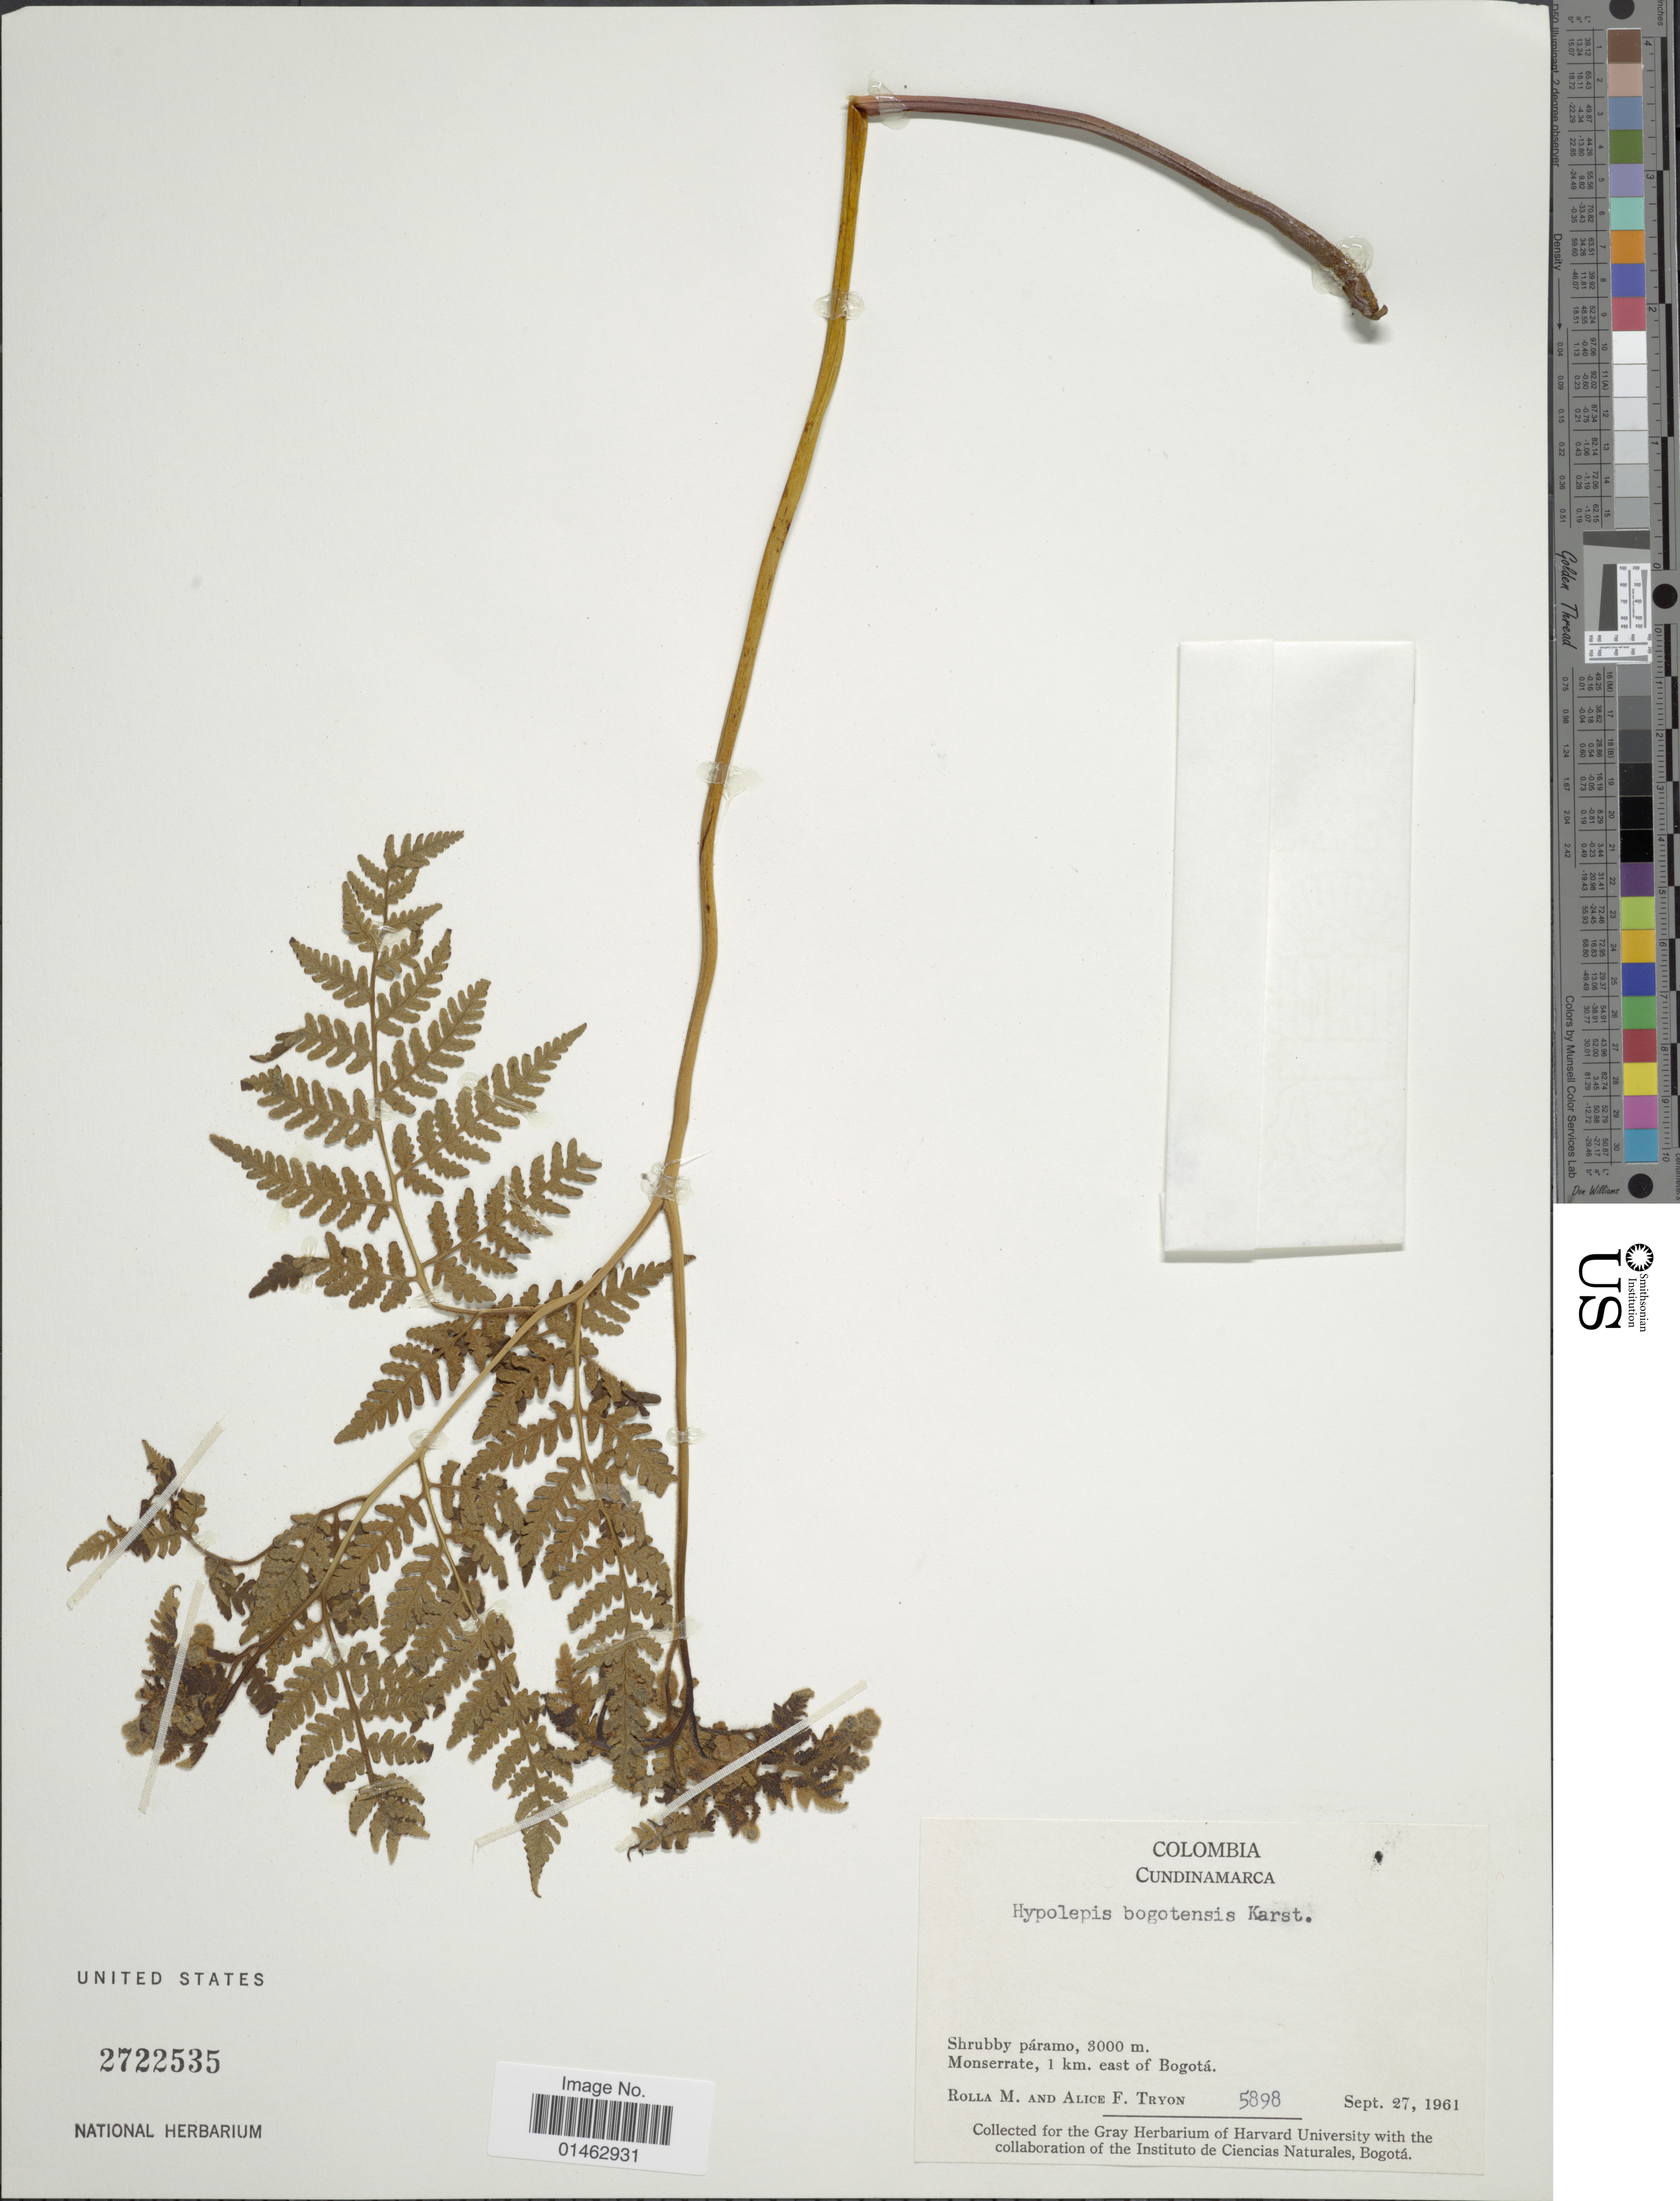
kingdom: Plantae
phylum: Tracheophyta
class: Polypodiopsida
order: Polypodiales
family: Dennstaedtiaceae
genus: Hypolepis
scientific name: Hypolepis bogotensis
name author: H. Karst.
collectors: R. M. Tryon & A. F. Tryon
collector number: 5998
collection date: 1961-09-27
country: Colombia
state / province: Cundinamarca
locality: Shrubby, Monserrate, 1 km east of Bogotá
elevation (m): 3000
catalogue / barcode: US 2722535